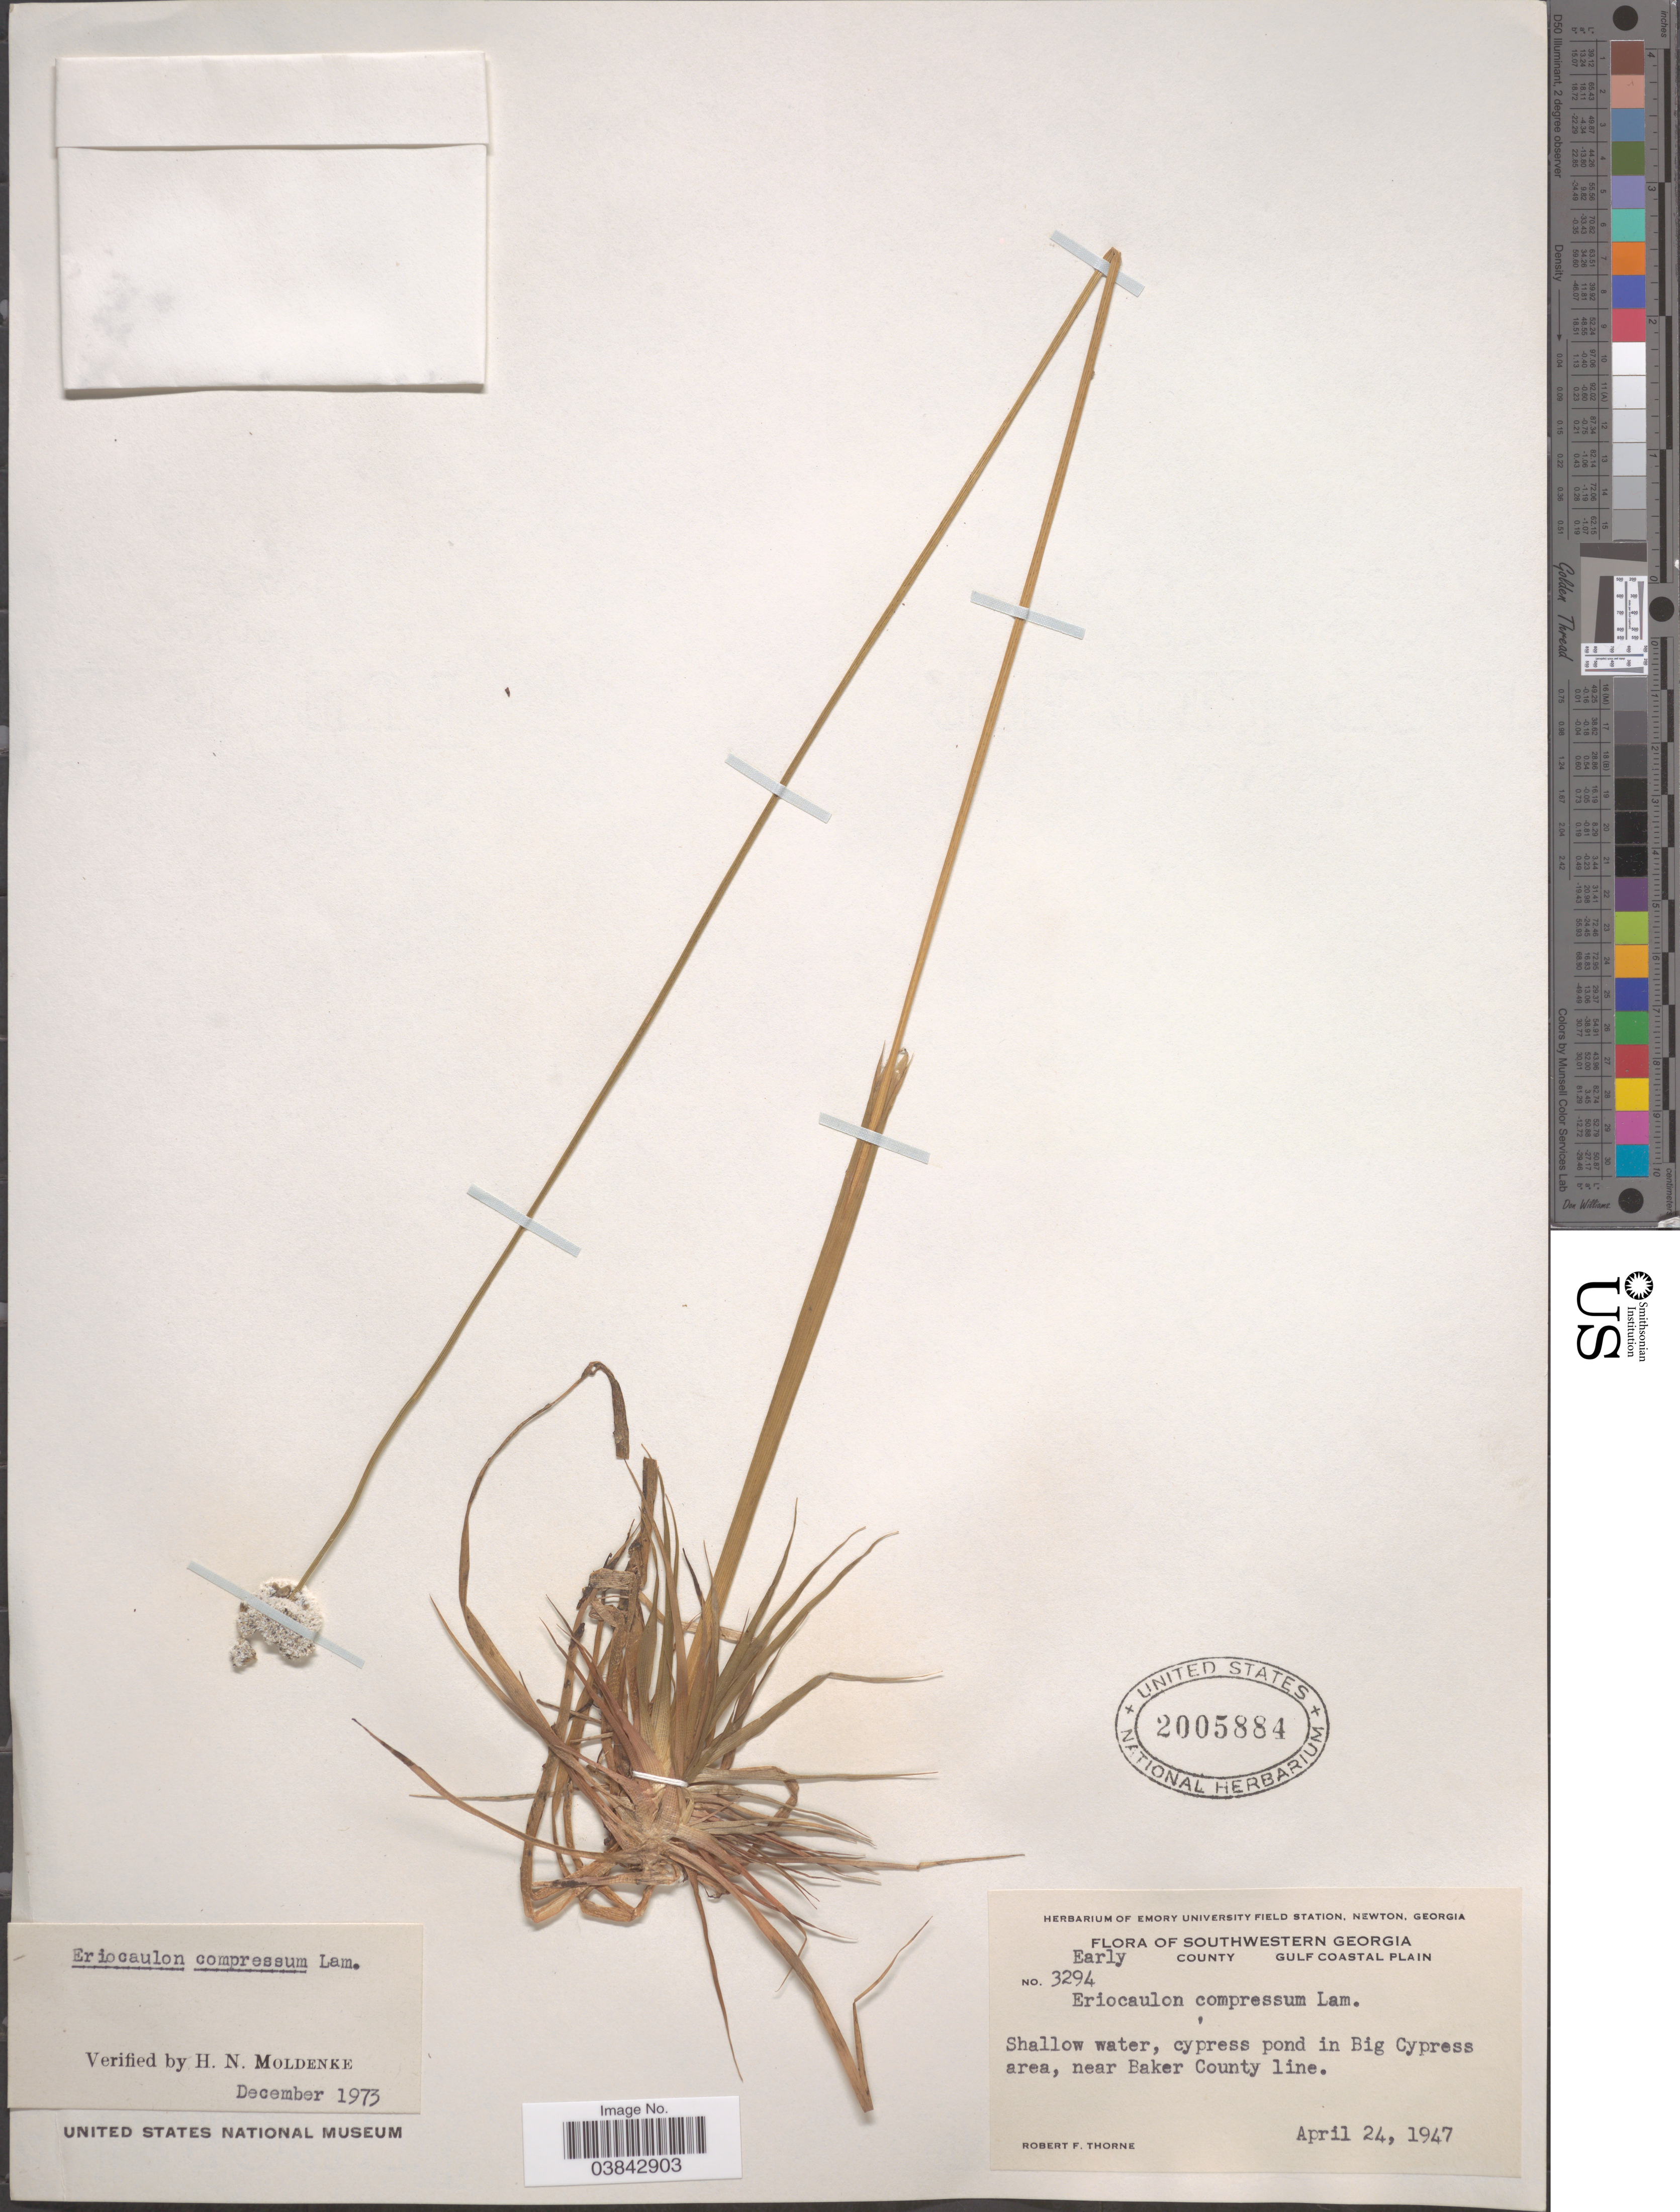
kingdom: Plantae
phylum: Tracheophyta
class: Liliopsida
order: Poales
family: Eriocaulaceae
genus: Eriocaulon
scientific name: Eriocaulon compressum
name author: Lam.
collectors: R. F. Thorne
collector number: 3294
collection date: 1947-04-24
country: United States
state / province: Georgia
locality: Southwestern Georgia. Early County. Gulf Coastal Plain. In Big Cypress area, near Baker County line.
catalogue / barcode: US 2005884